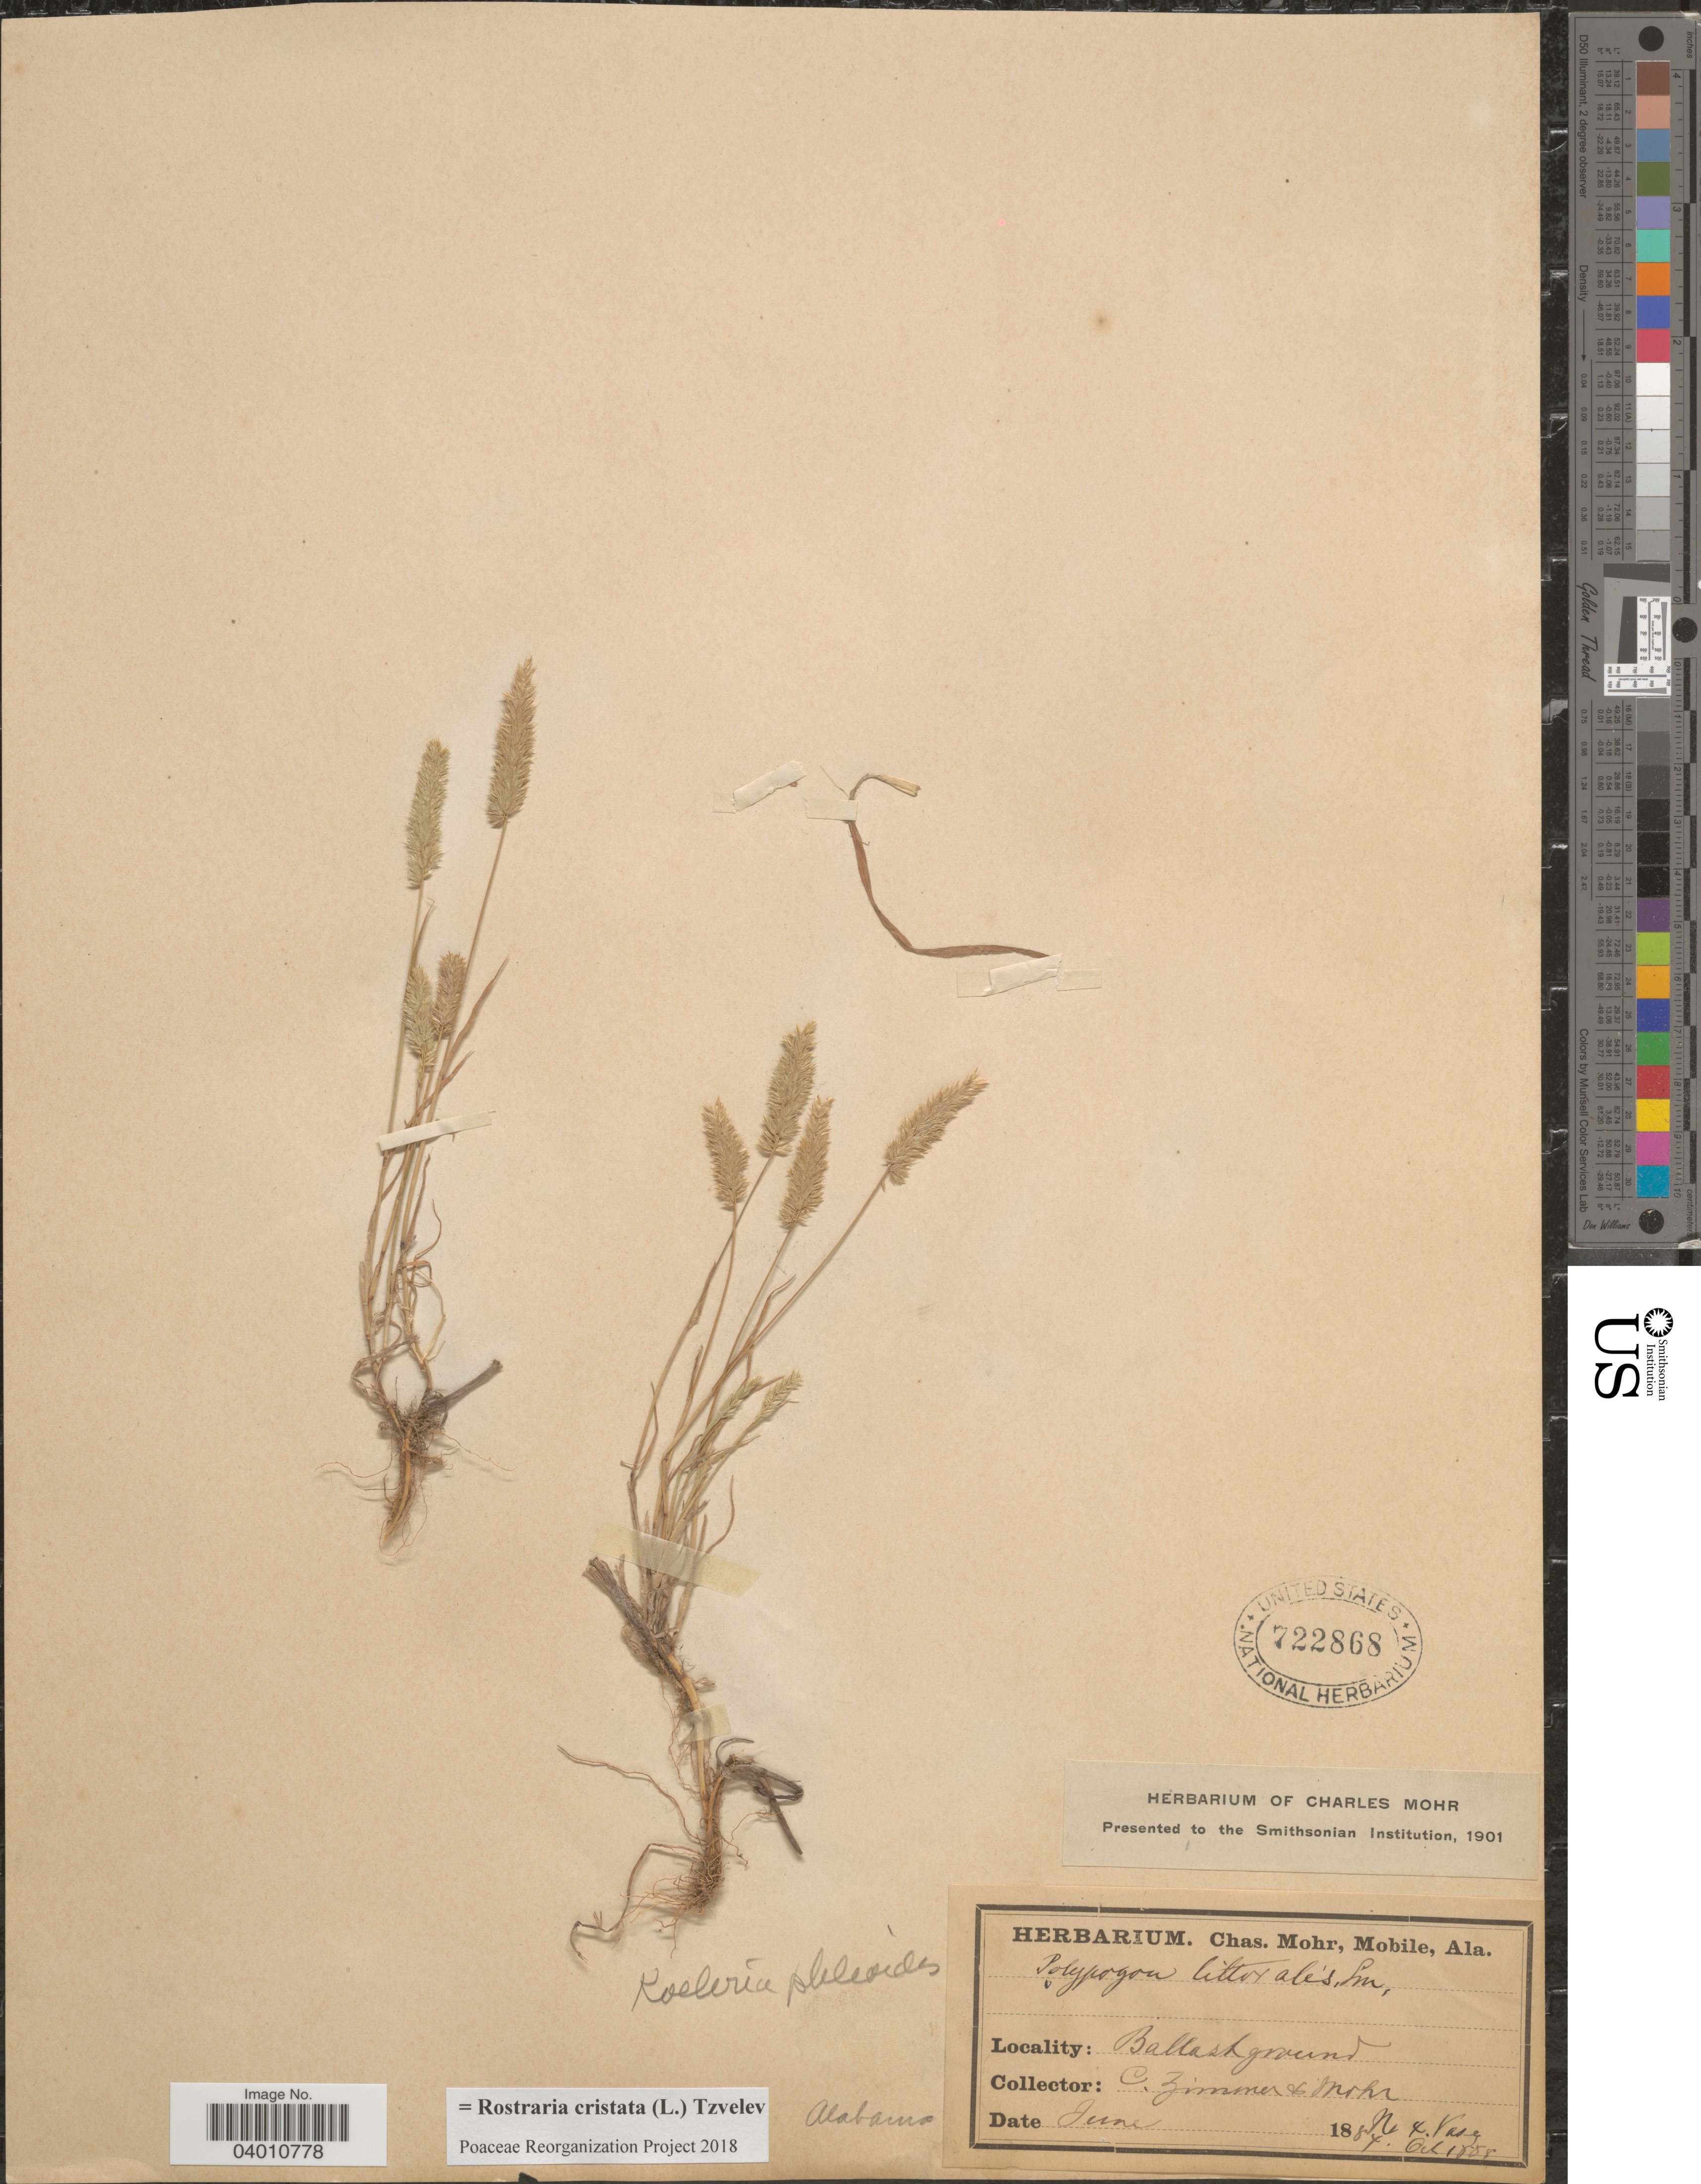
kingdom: Plantae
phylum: Tracheophyta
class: Liliopsida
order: Poales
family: Poaceae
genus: Rostraria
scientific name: Rostraria cristata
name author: (L.) Tzvelev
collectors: C. Zimmer & C. T. Mohr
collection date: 1887-06/1888-10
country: United States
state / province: Alabama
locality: Ballast ground.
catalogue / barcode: US 722868